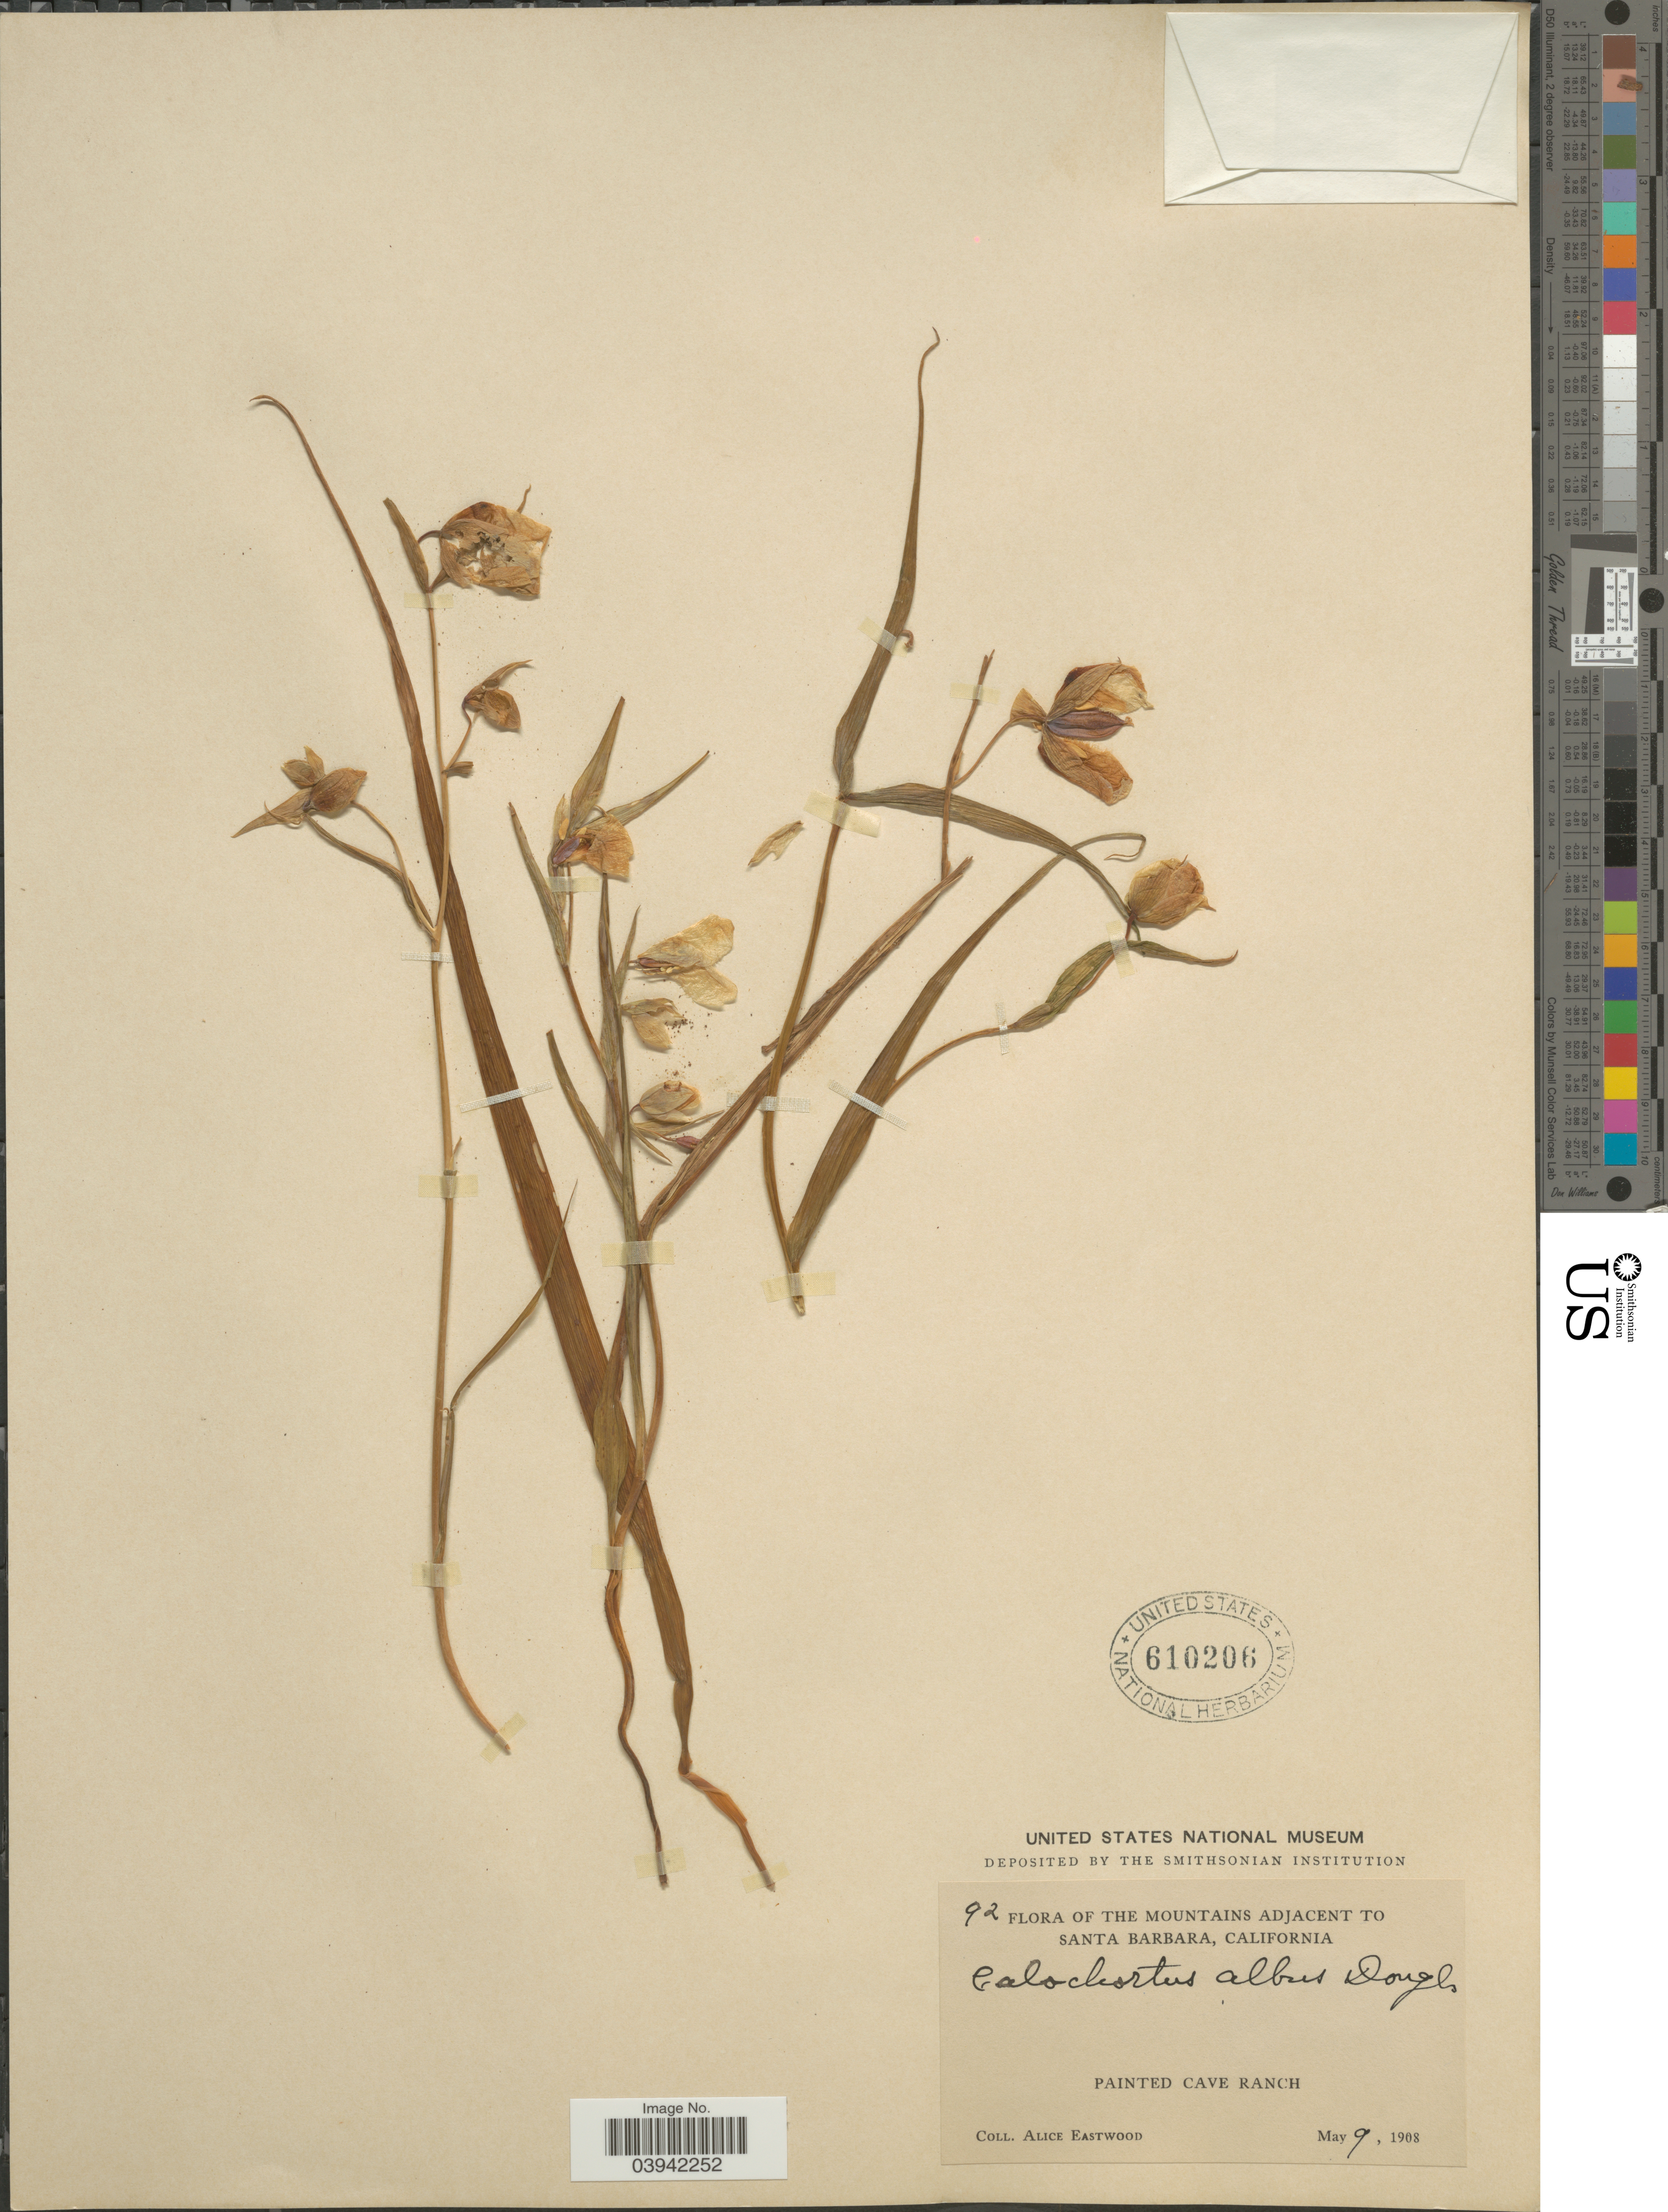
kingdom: Plantae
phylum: Tracheophyta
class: Liliopsida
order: Liliales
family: Liliaceae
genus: Calochortus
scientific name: Calochortus albus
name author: (Benth.) Douglas ex Benth.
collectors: A. Eastwood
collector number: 92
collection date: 1908-05-09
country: United States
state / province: California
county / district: Santa Barbara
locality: Santa Barbara. Painted Cave Ranch.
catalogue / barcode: US 610206